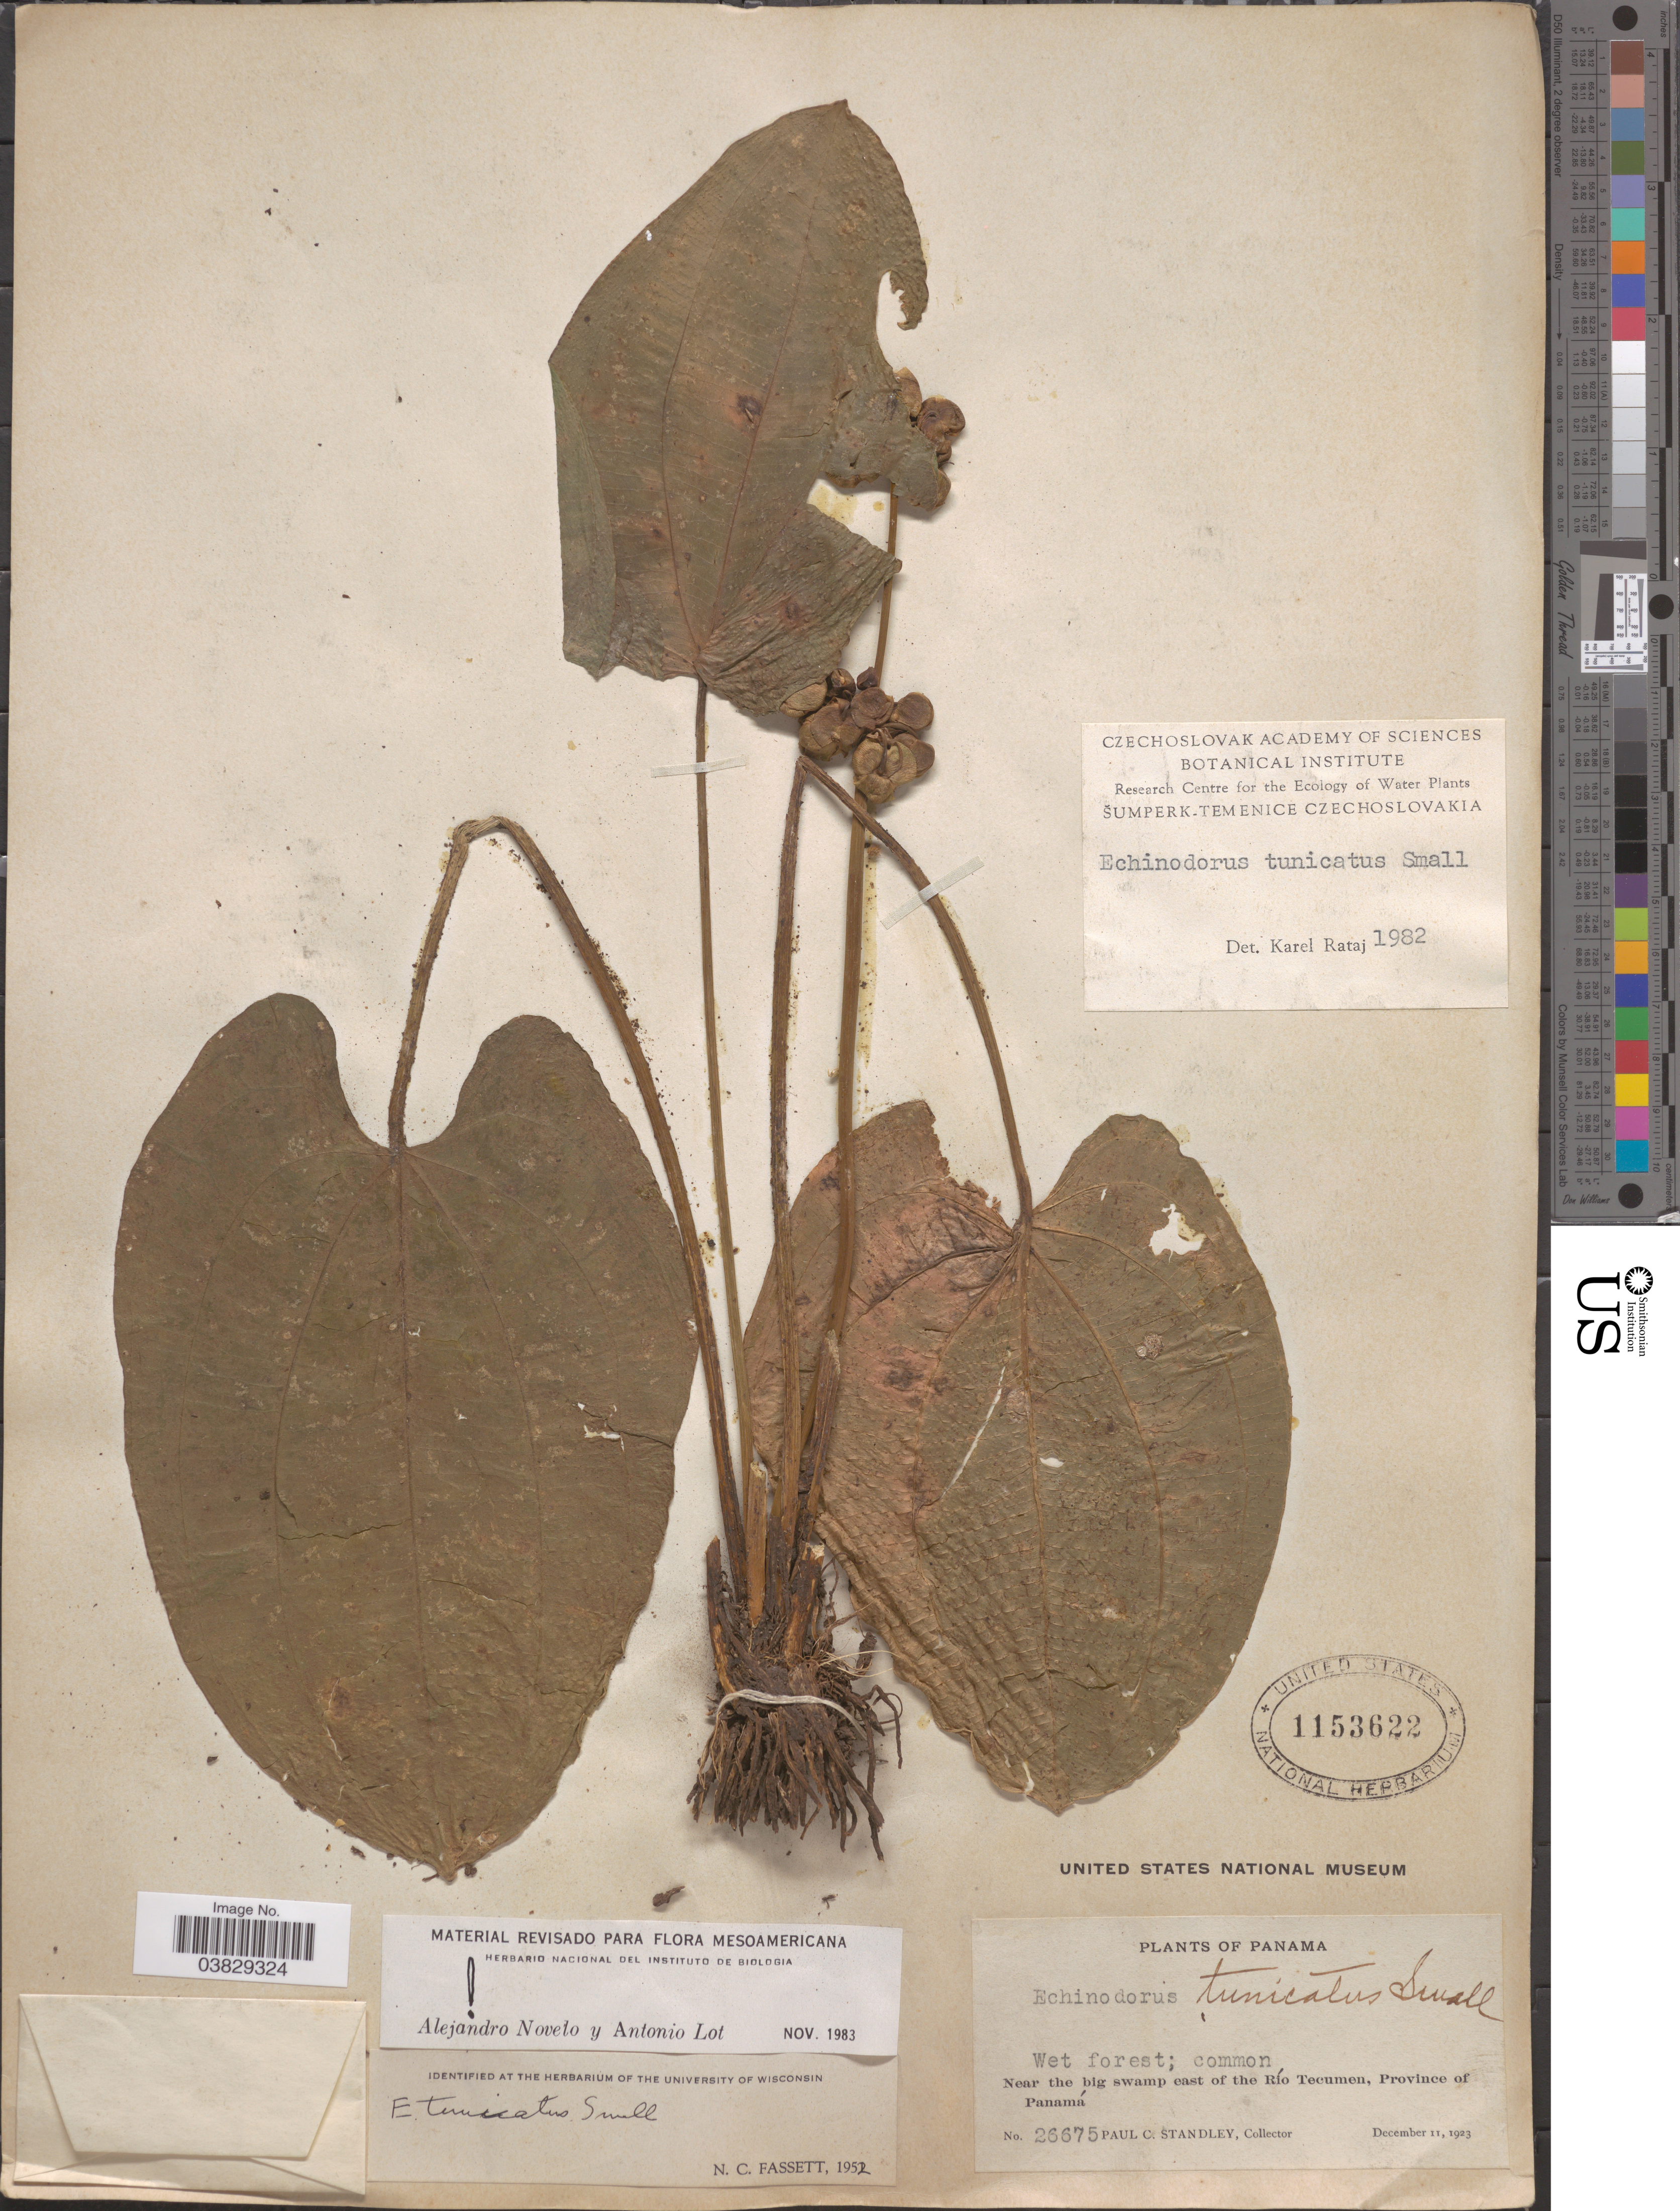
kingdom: Plantae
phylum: Tracheophyta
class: Liliopsida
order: Alismatales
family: Alismataceae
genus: Echinodorus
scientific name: Echinodorus tunicatus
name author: Small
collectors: P. C. Standley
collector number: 26675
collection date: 1923-12-11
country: Panama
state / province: Panamá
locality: Near the big swamp east of the Río Tecumen.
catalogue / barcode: US 1153622